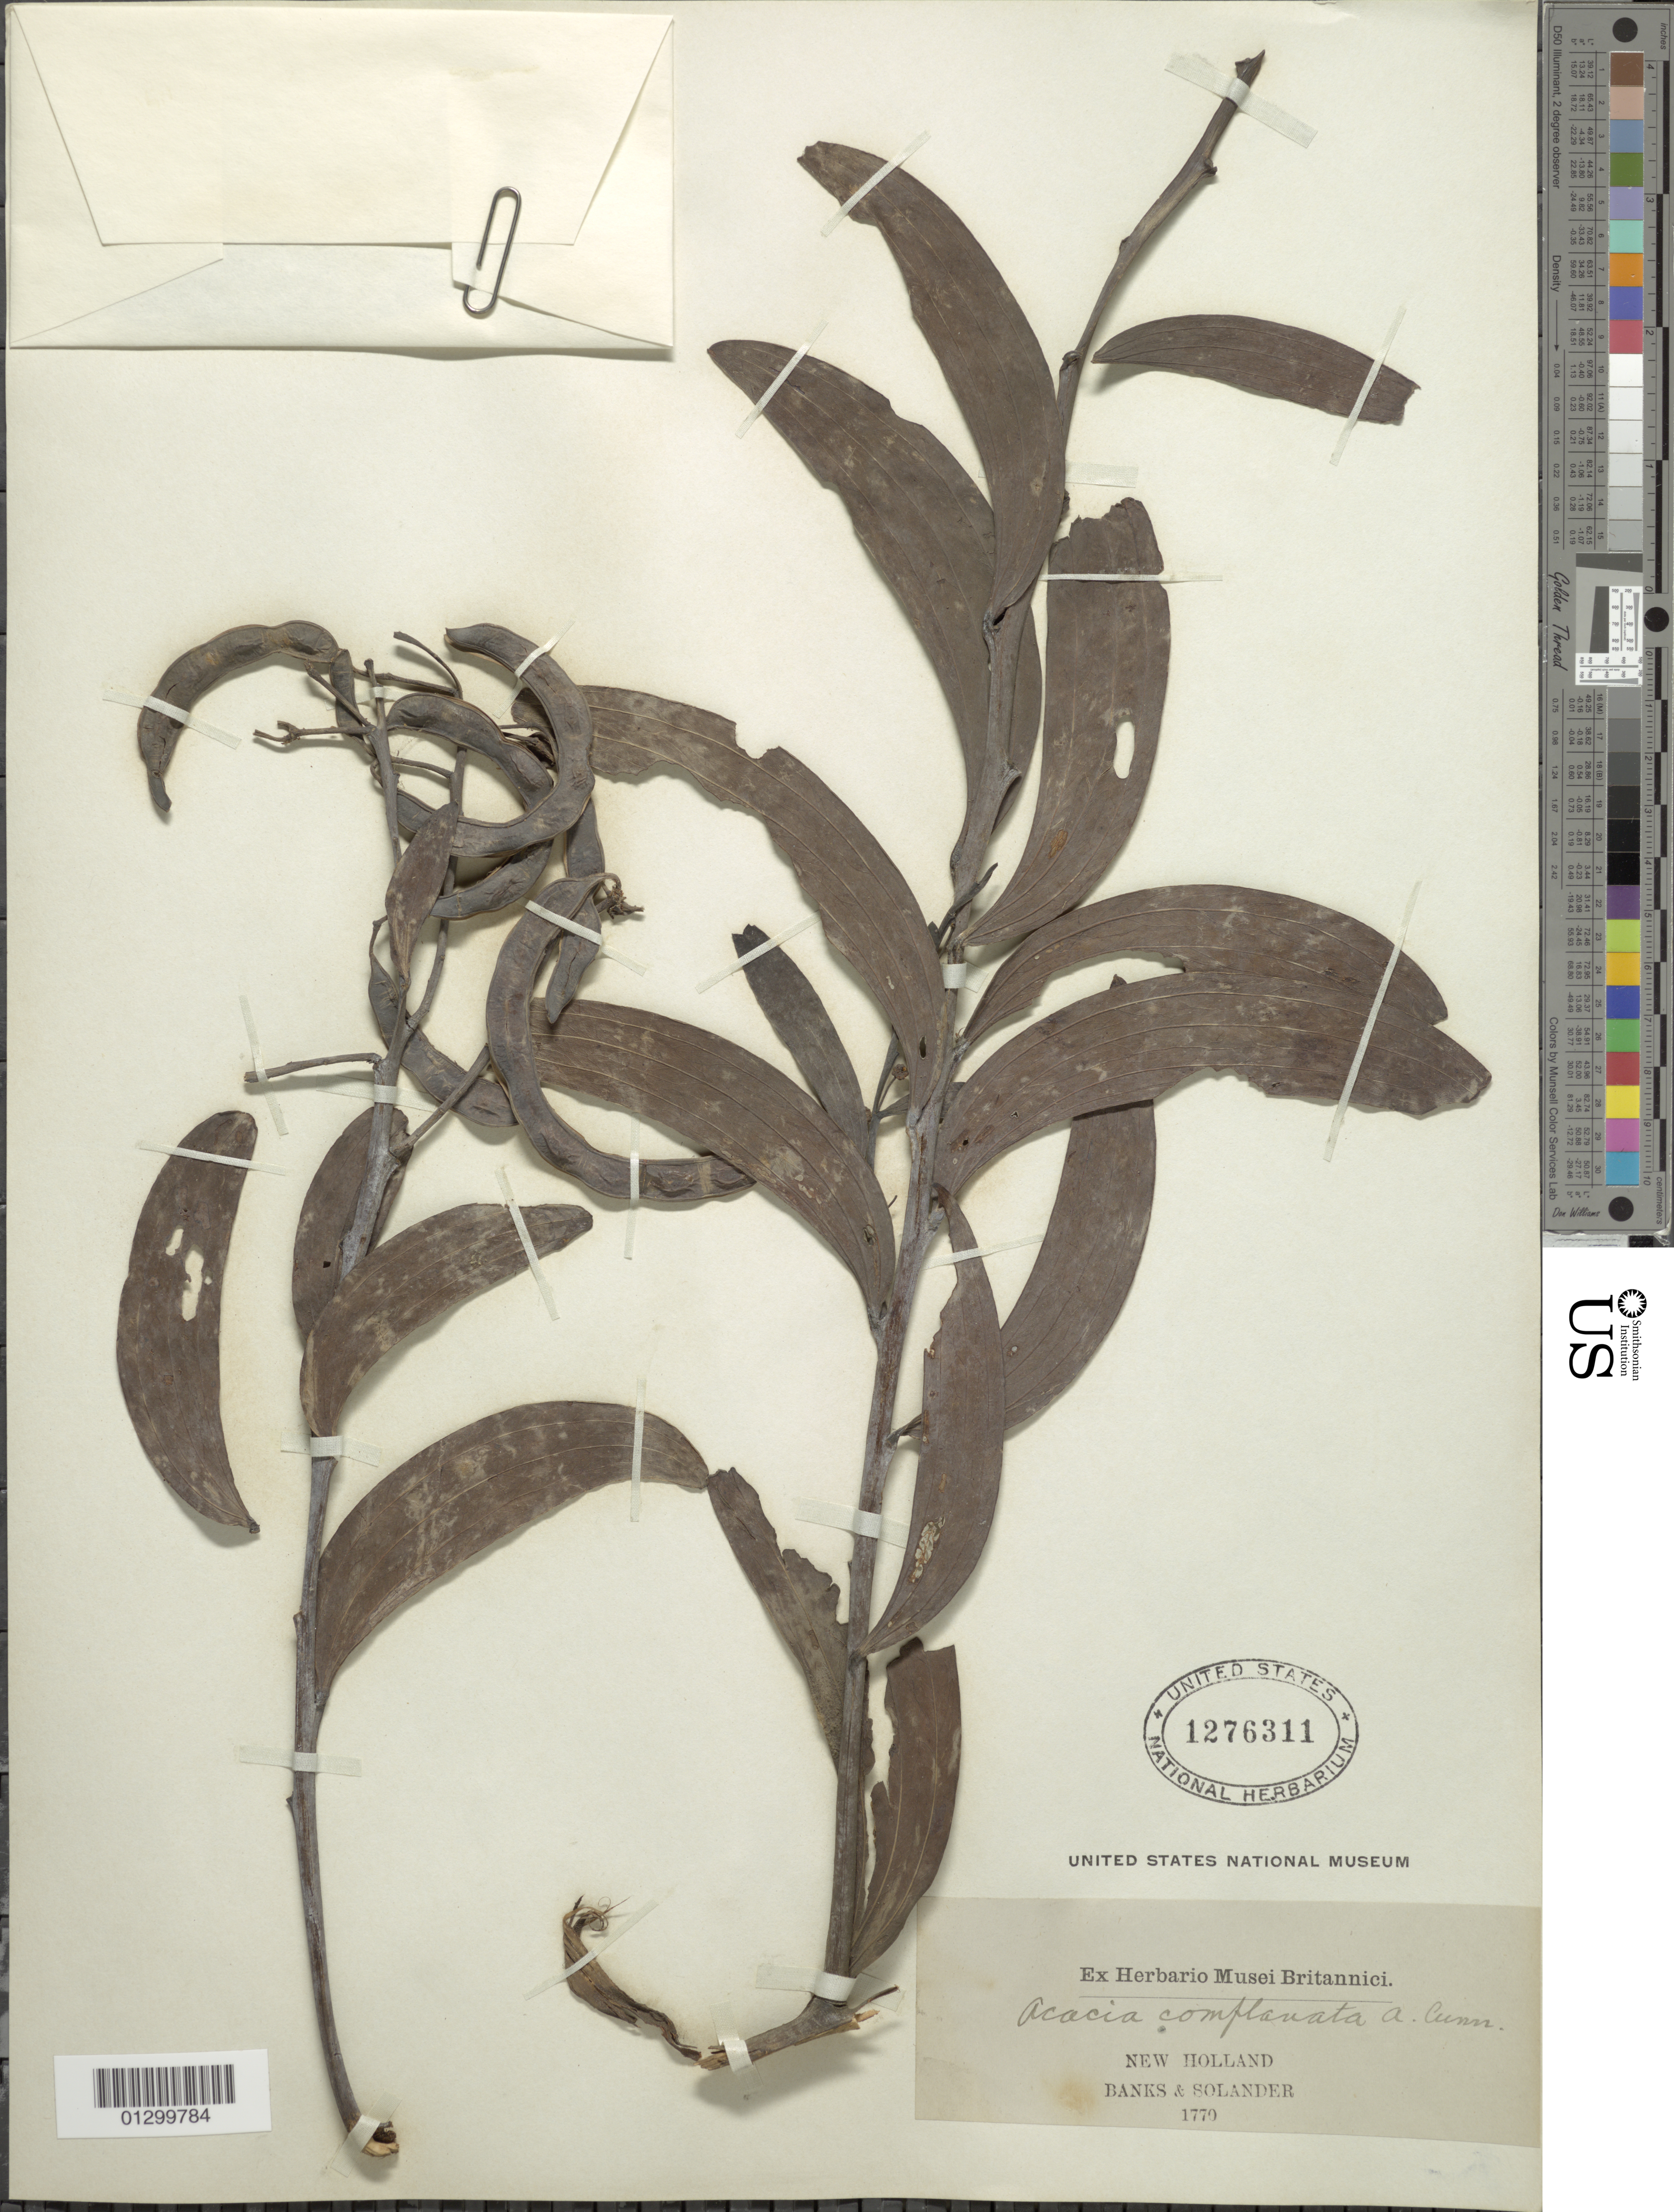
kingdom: Plantae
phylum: Tracheophyta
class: Magnoliopsida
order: Fabales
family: Fabaceae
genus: Acacia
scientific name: Acacia complanata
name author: A. Cunn.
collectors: J. Banks & D. C. Solander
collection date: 1770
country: Australia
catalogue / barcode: US 1276311